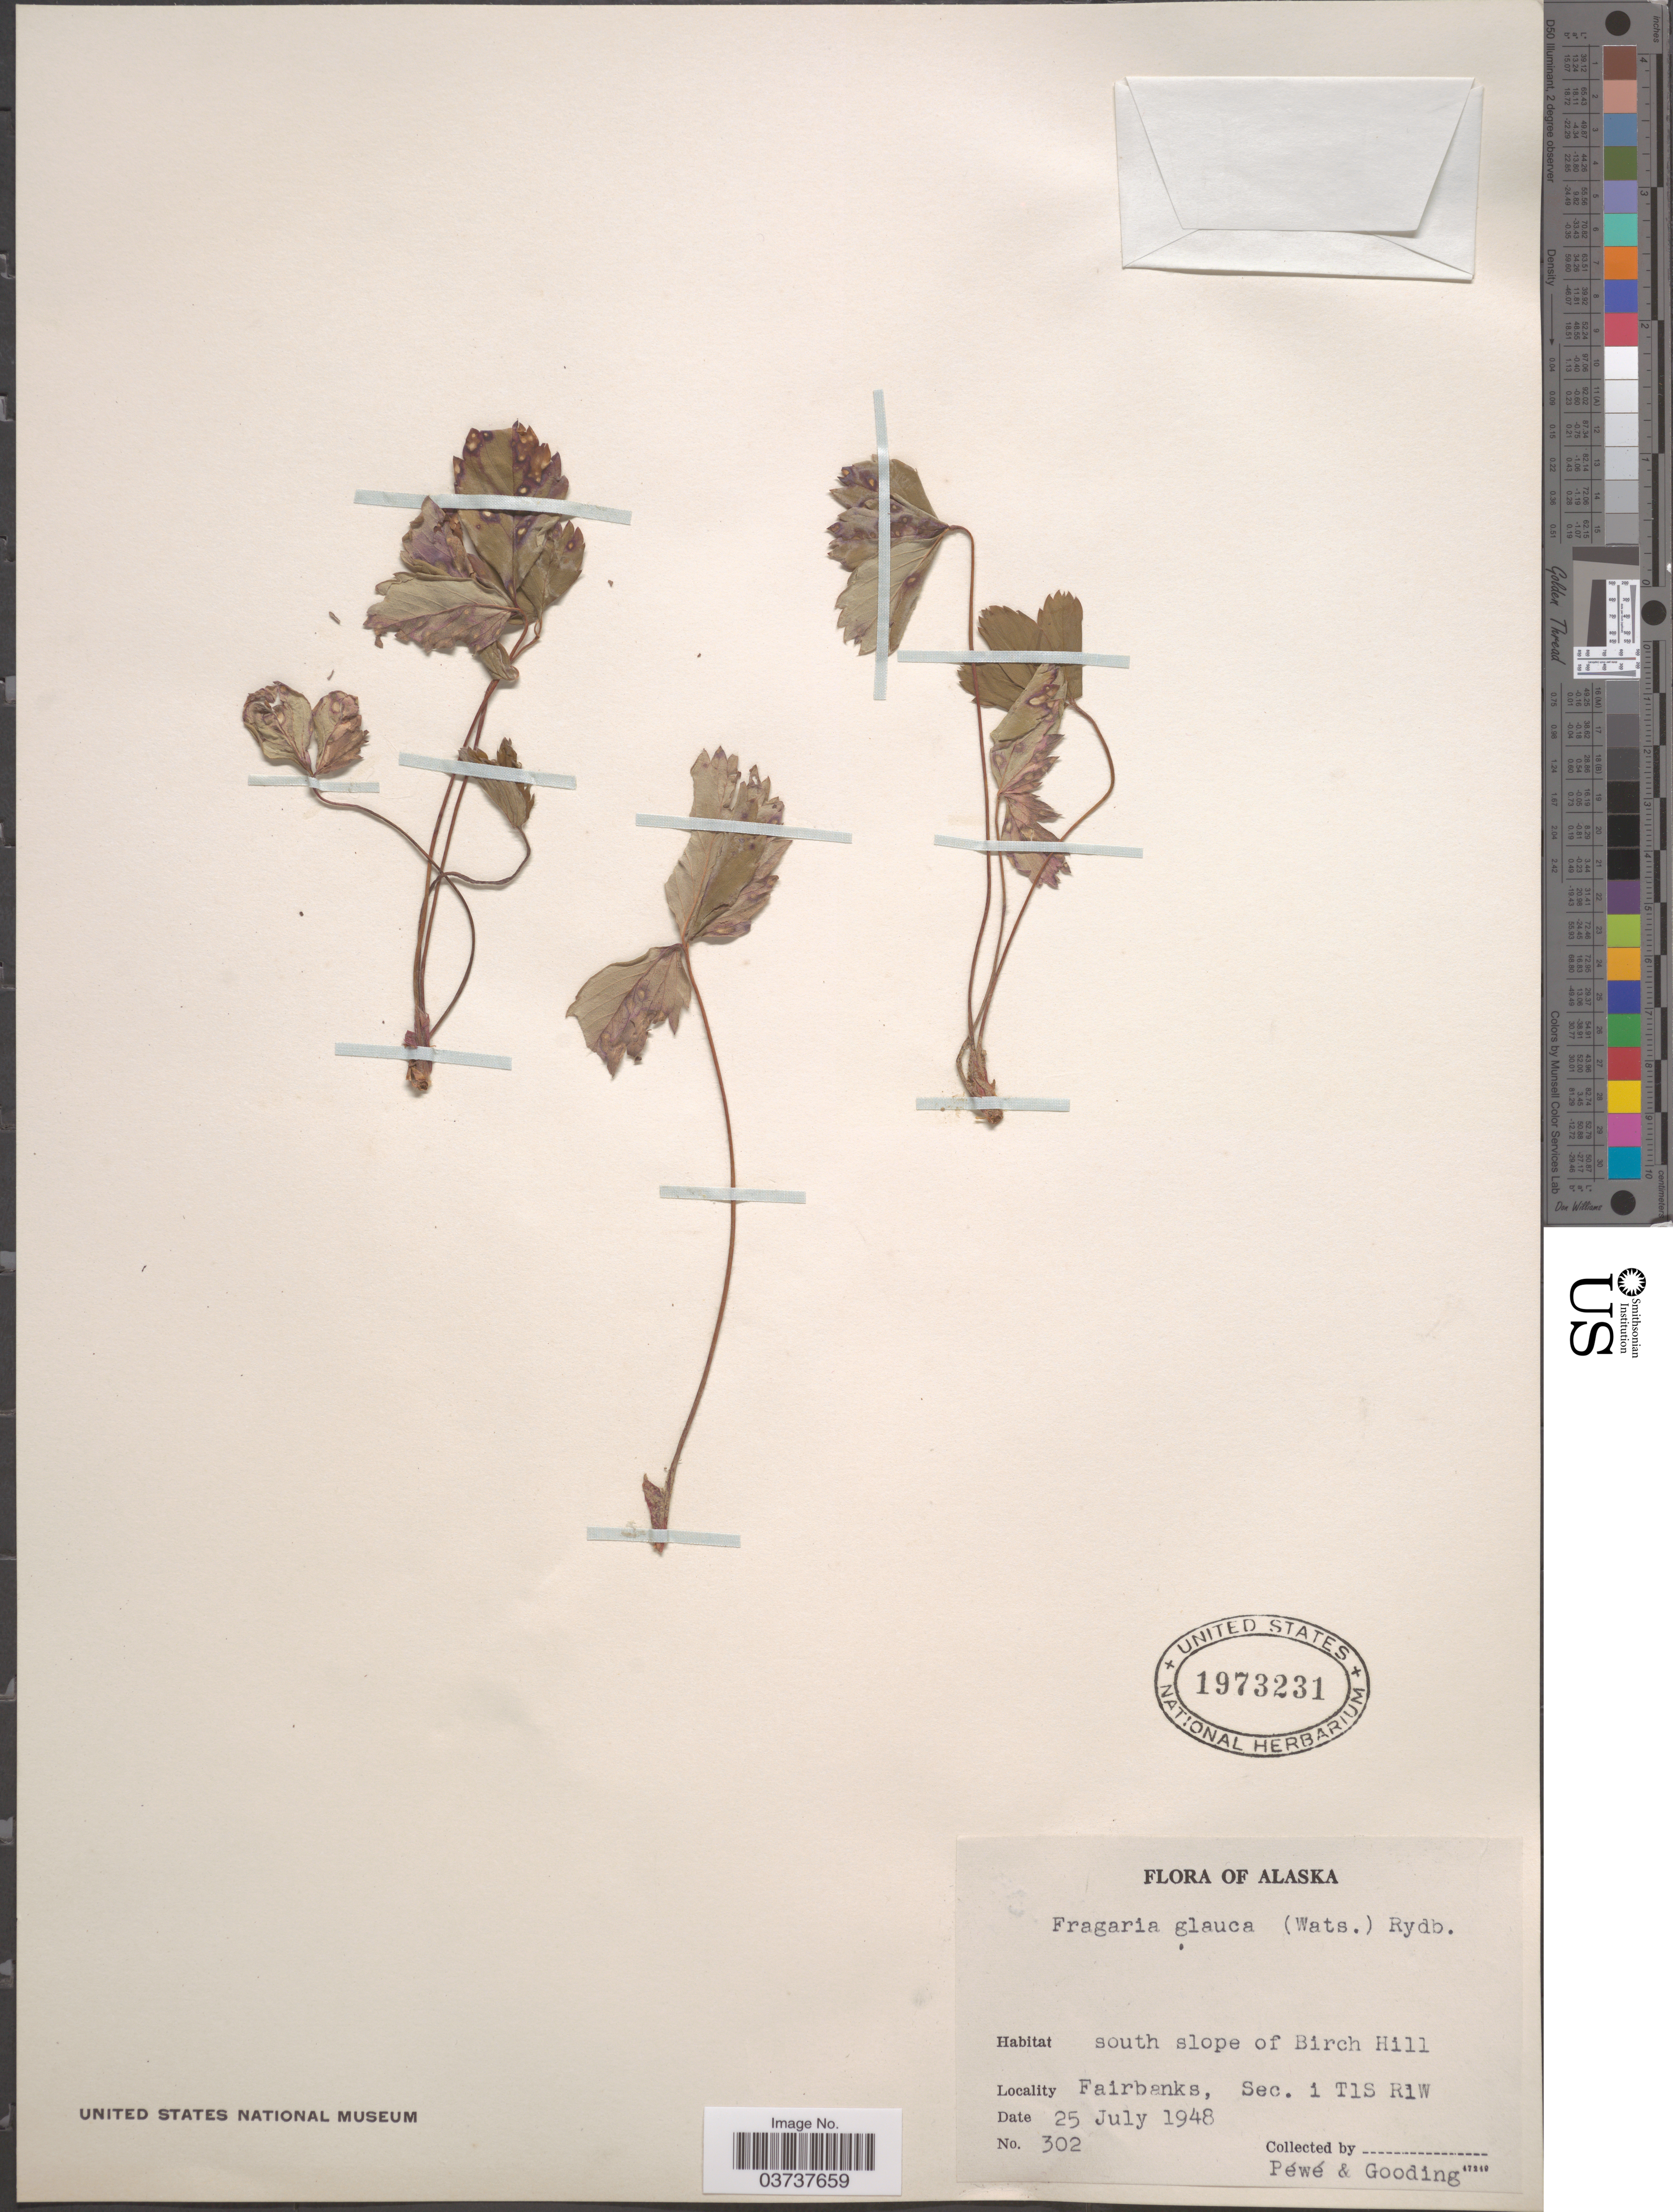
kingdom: Plantae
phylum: Tracheophyta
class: Magnoliopsida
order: Rosales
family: Rosaceae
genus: Fragaria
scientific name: Fragaria virginiana subsp. glauca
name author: (S. Watson) Staudt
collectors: Pewe & Gooding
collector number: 302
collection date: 1948-07-25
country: United States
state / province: Alaska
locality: South slope of Birch Hill. Fairbanks, Sec. 1 T1S R1W.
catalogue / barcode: US 1973231